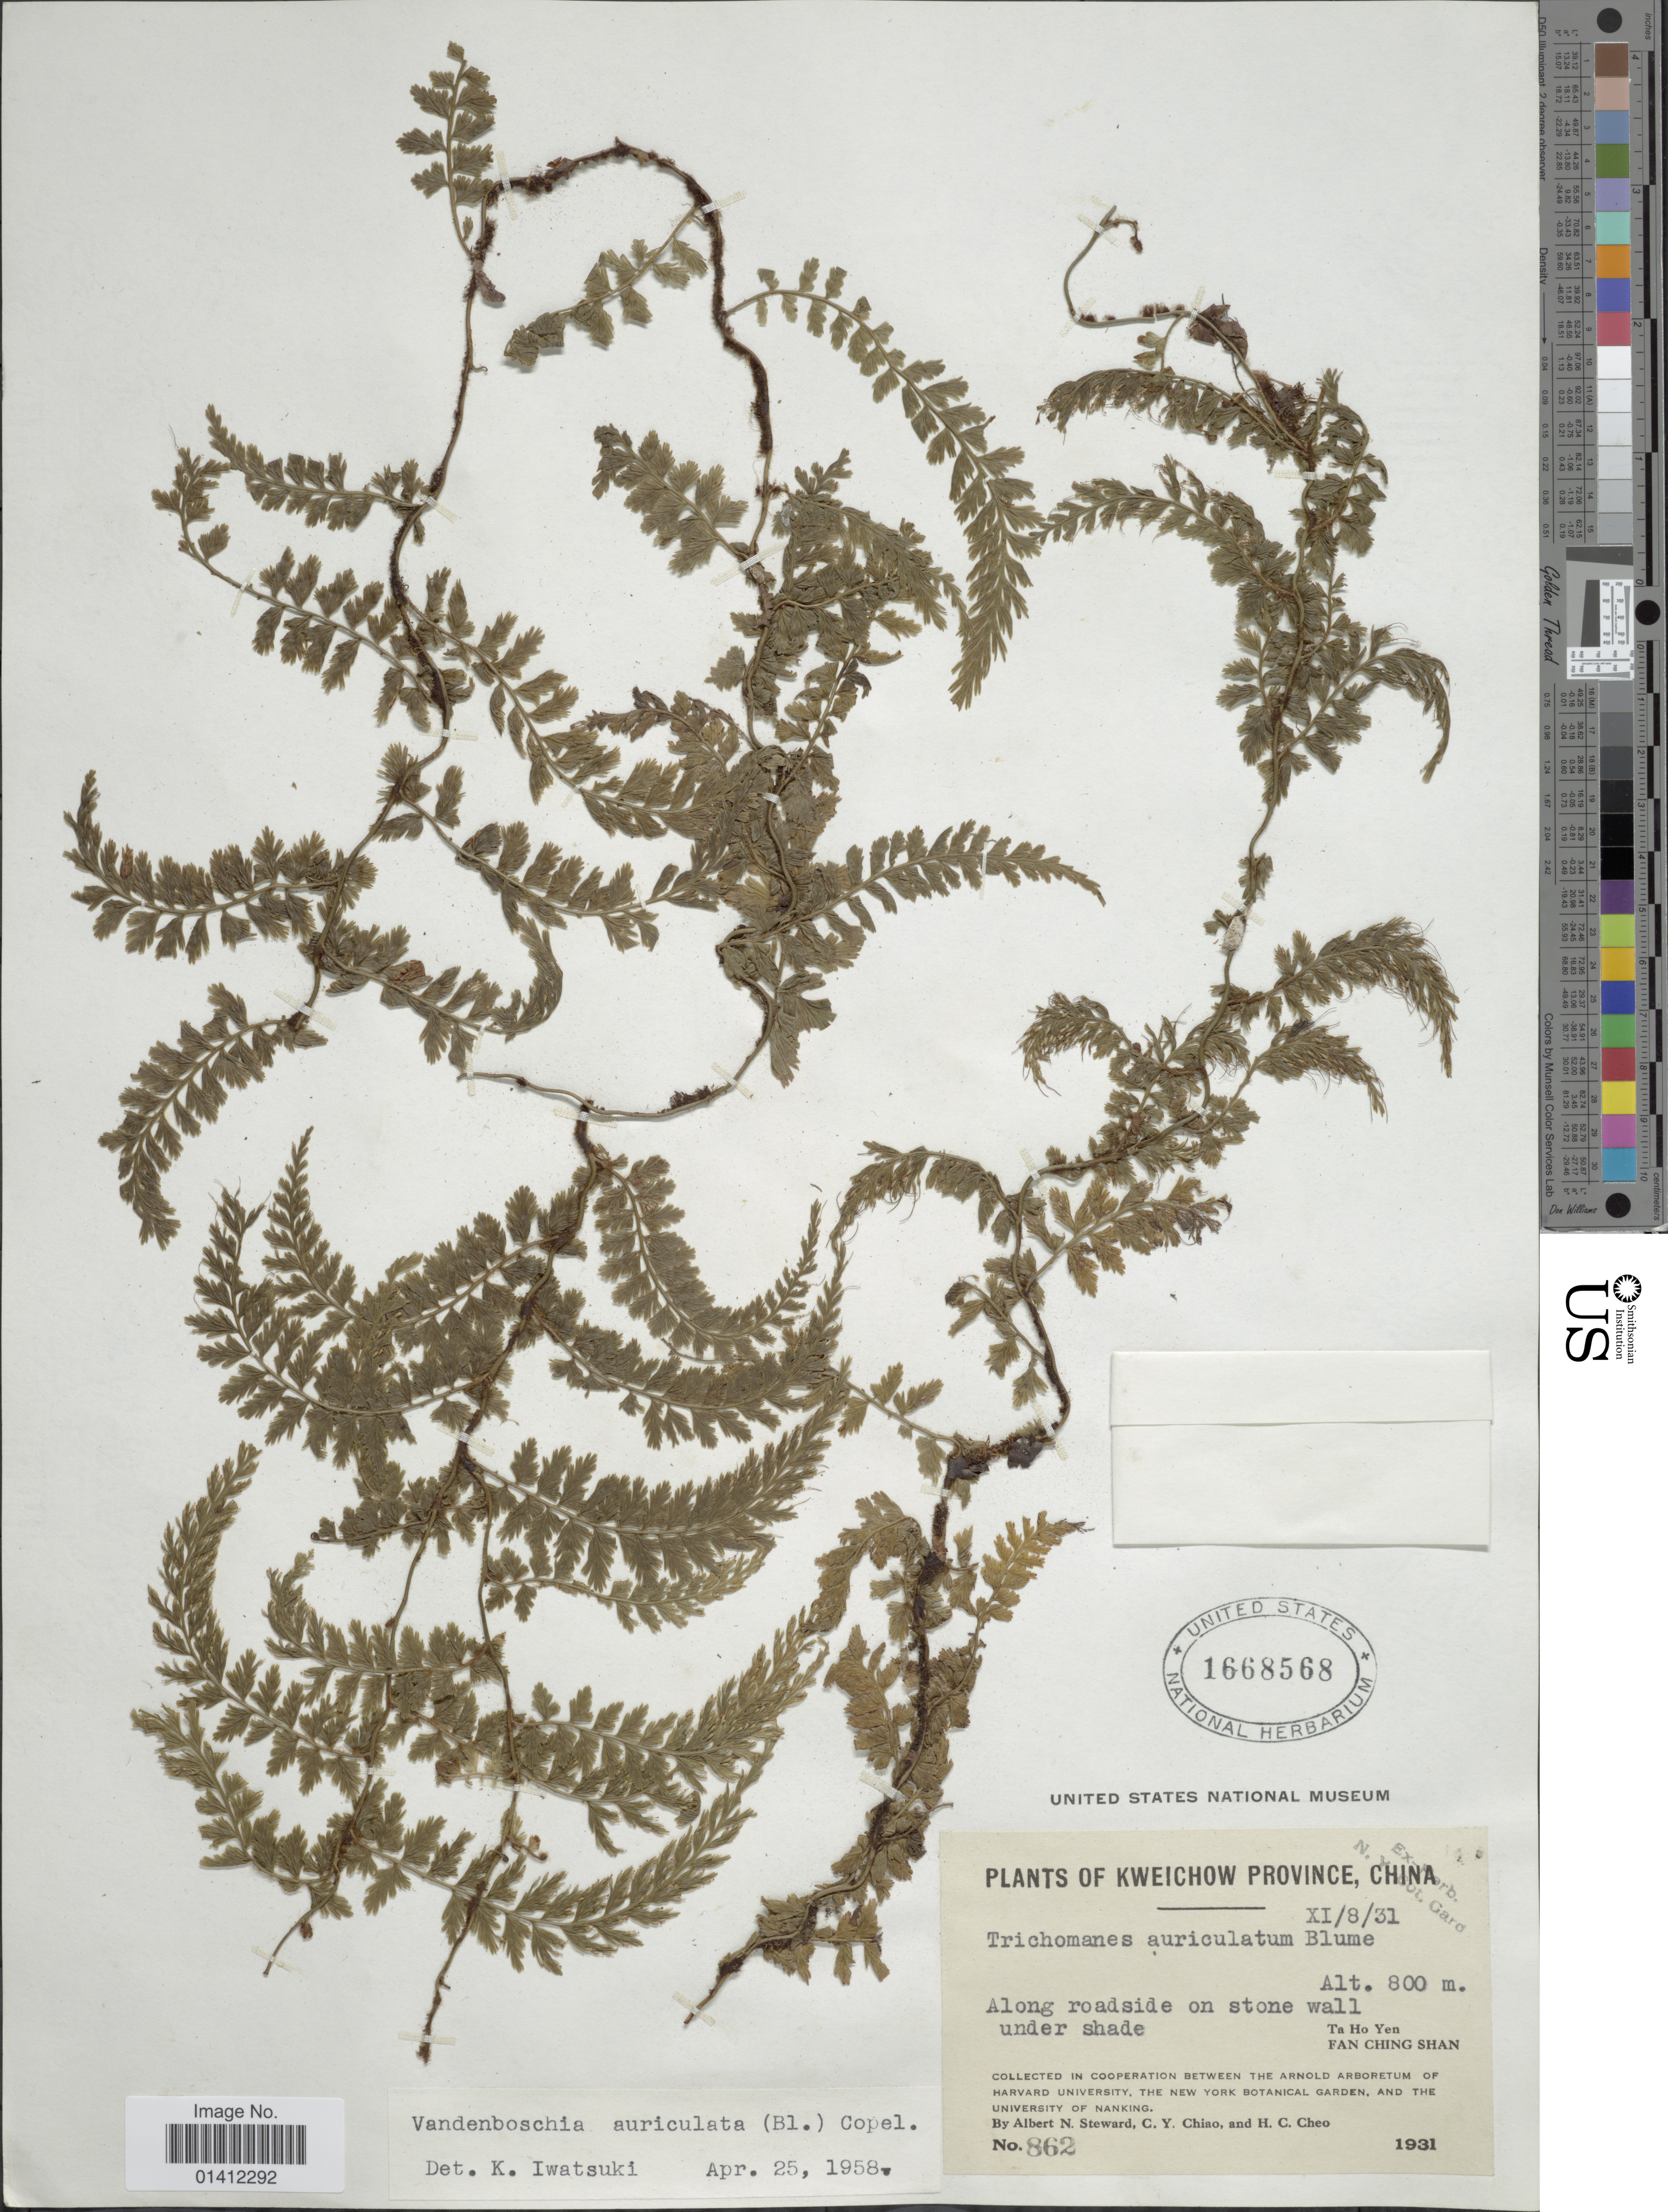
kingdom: Plantae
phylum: Tracheophyta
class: Polypodiopsida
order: Hymenophyllales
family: Hymenophyllaceae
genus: Vandenboschia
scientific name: Vandenboschia auriculata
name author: (Blume) Copel.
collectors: A. N. Steward, C. Y. Chiao & H. Cheo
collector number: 862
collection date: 1931-08-11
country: China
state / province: Guizhou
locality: Kweichow Province, Along roadside on stone wall under shade. Ta Ho Yen. Fan Ching Shan.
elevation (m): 800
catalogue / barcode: US 1668568